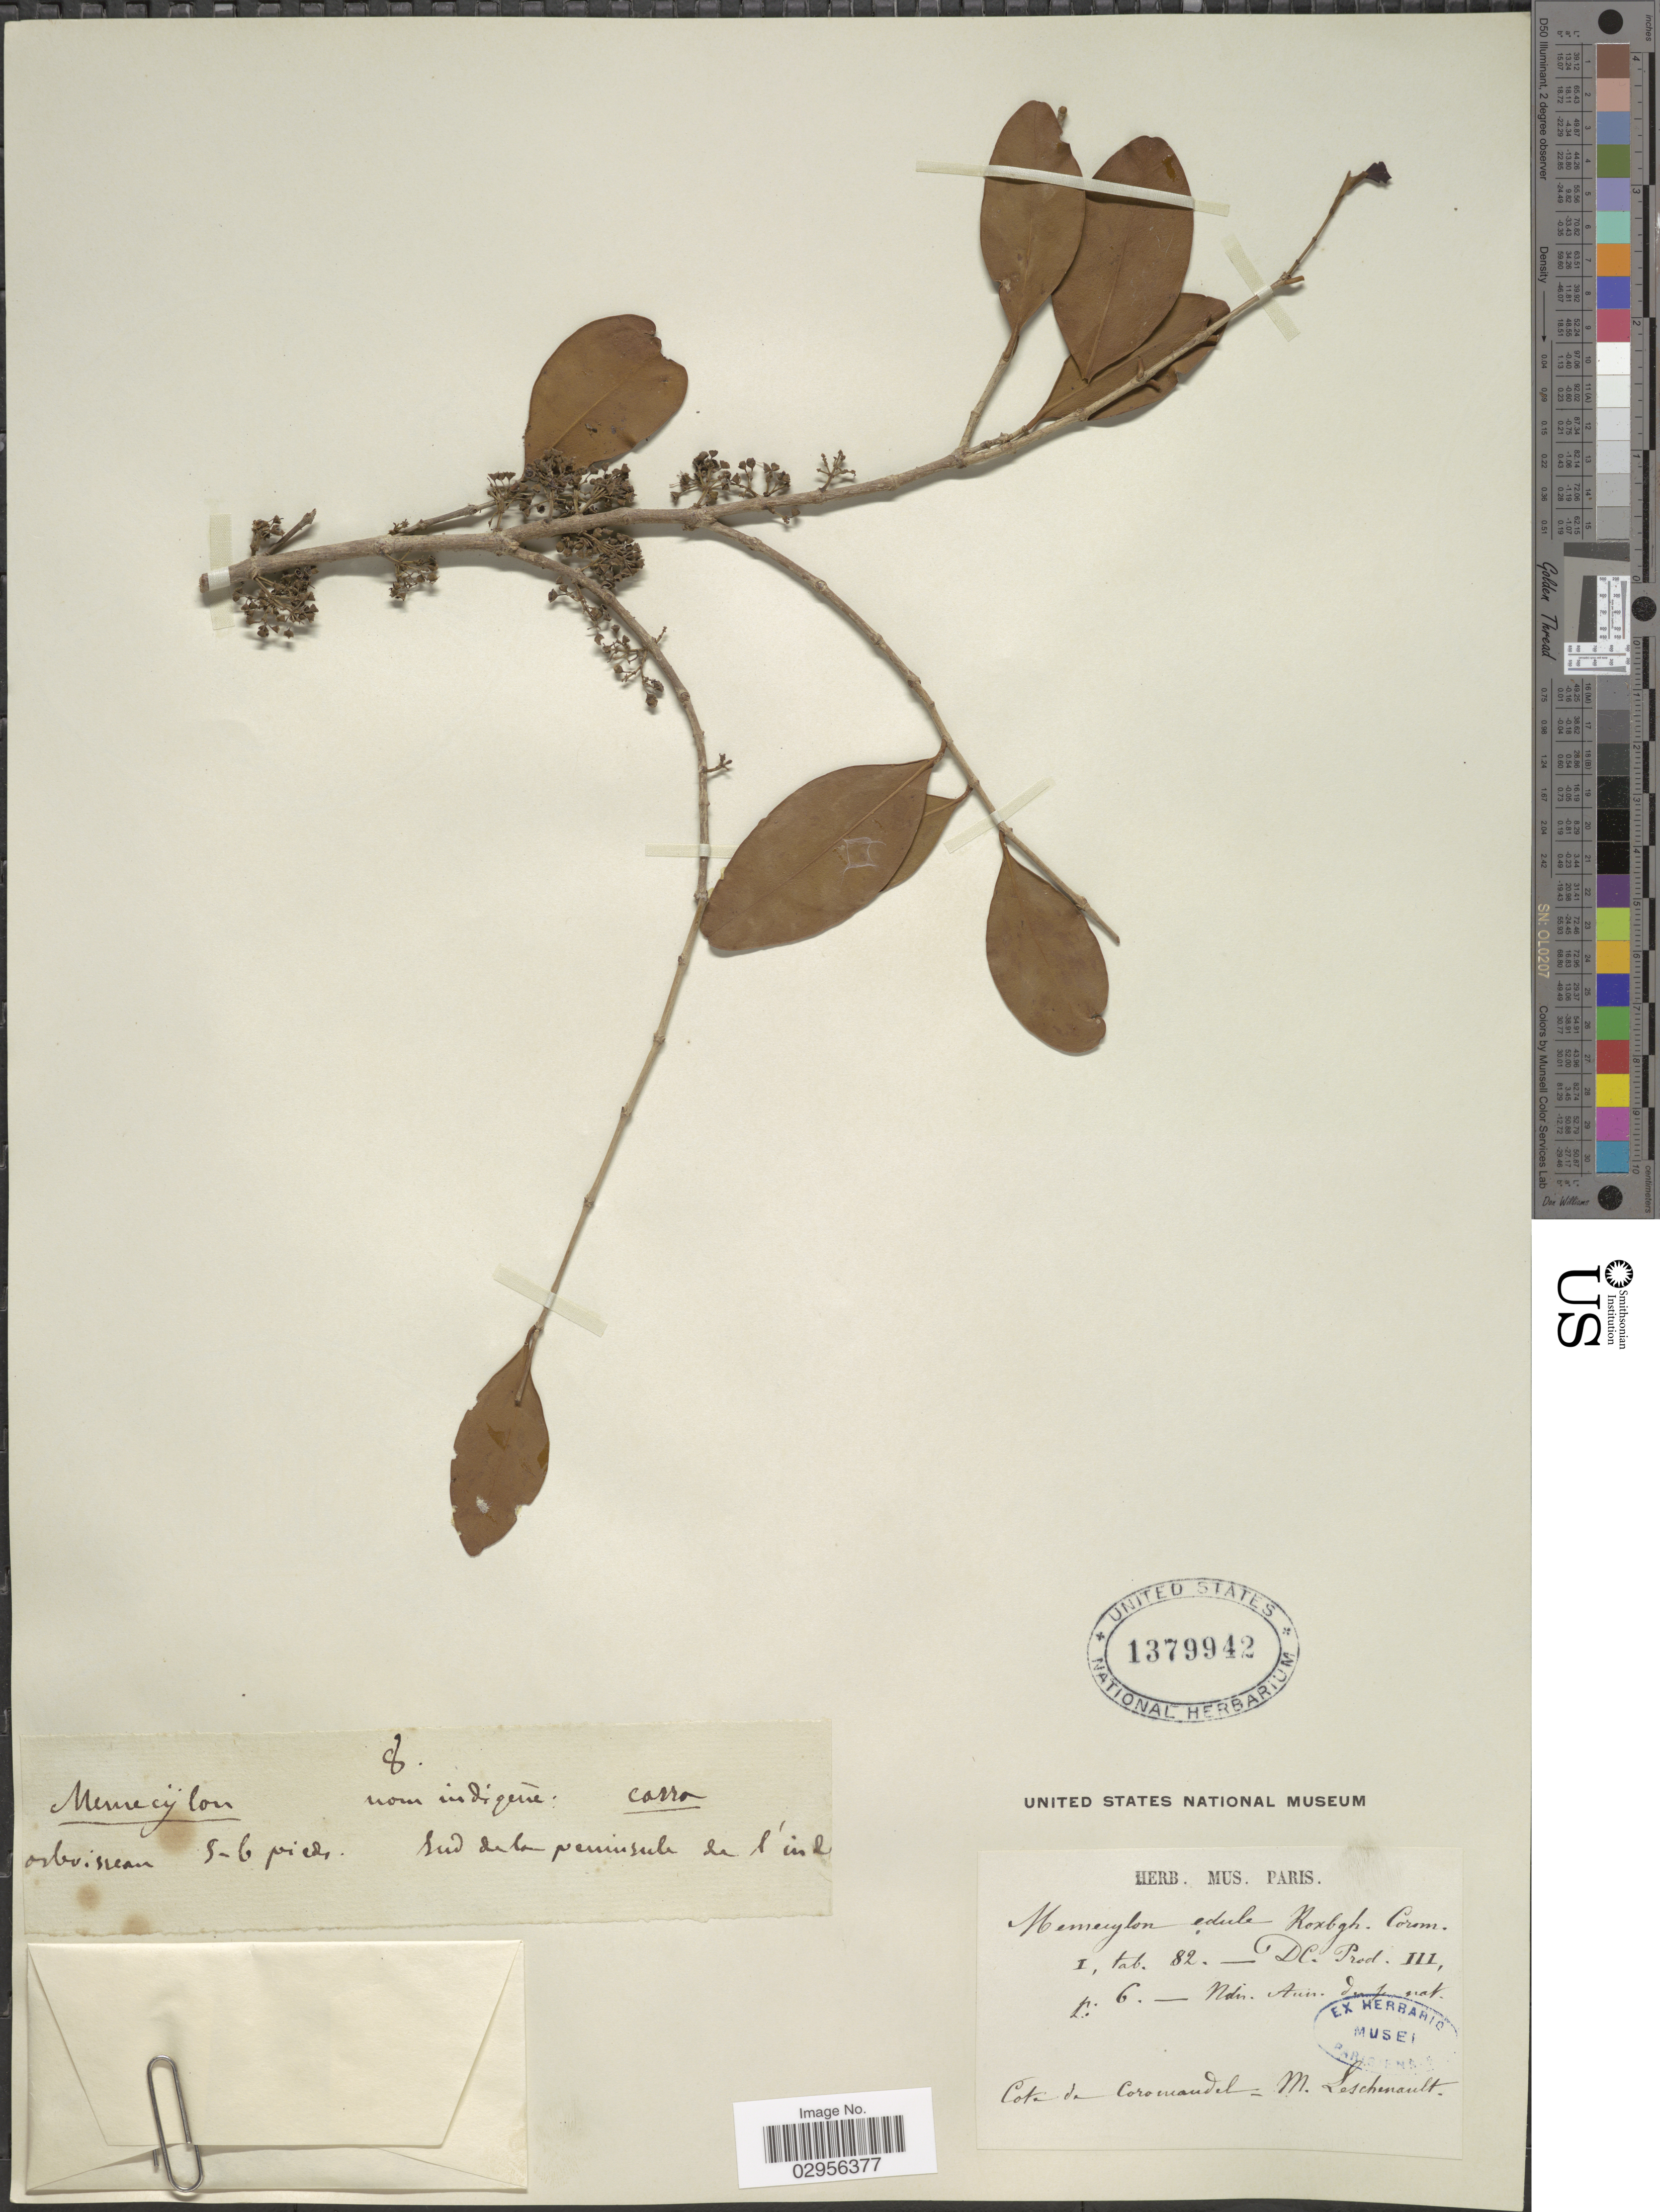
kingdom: Plantae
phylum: Tracheophyta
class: Magnoliopsida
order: Myrtales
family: Melastomataceae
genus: Memecylon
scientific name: Memecylon edule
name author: Roxb.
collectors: M. Leschenault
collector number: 8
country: India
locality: Côte de Coromandel, Sud de la peninsula de l'inde.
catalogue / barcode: US 1379942